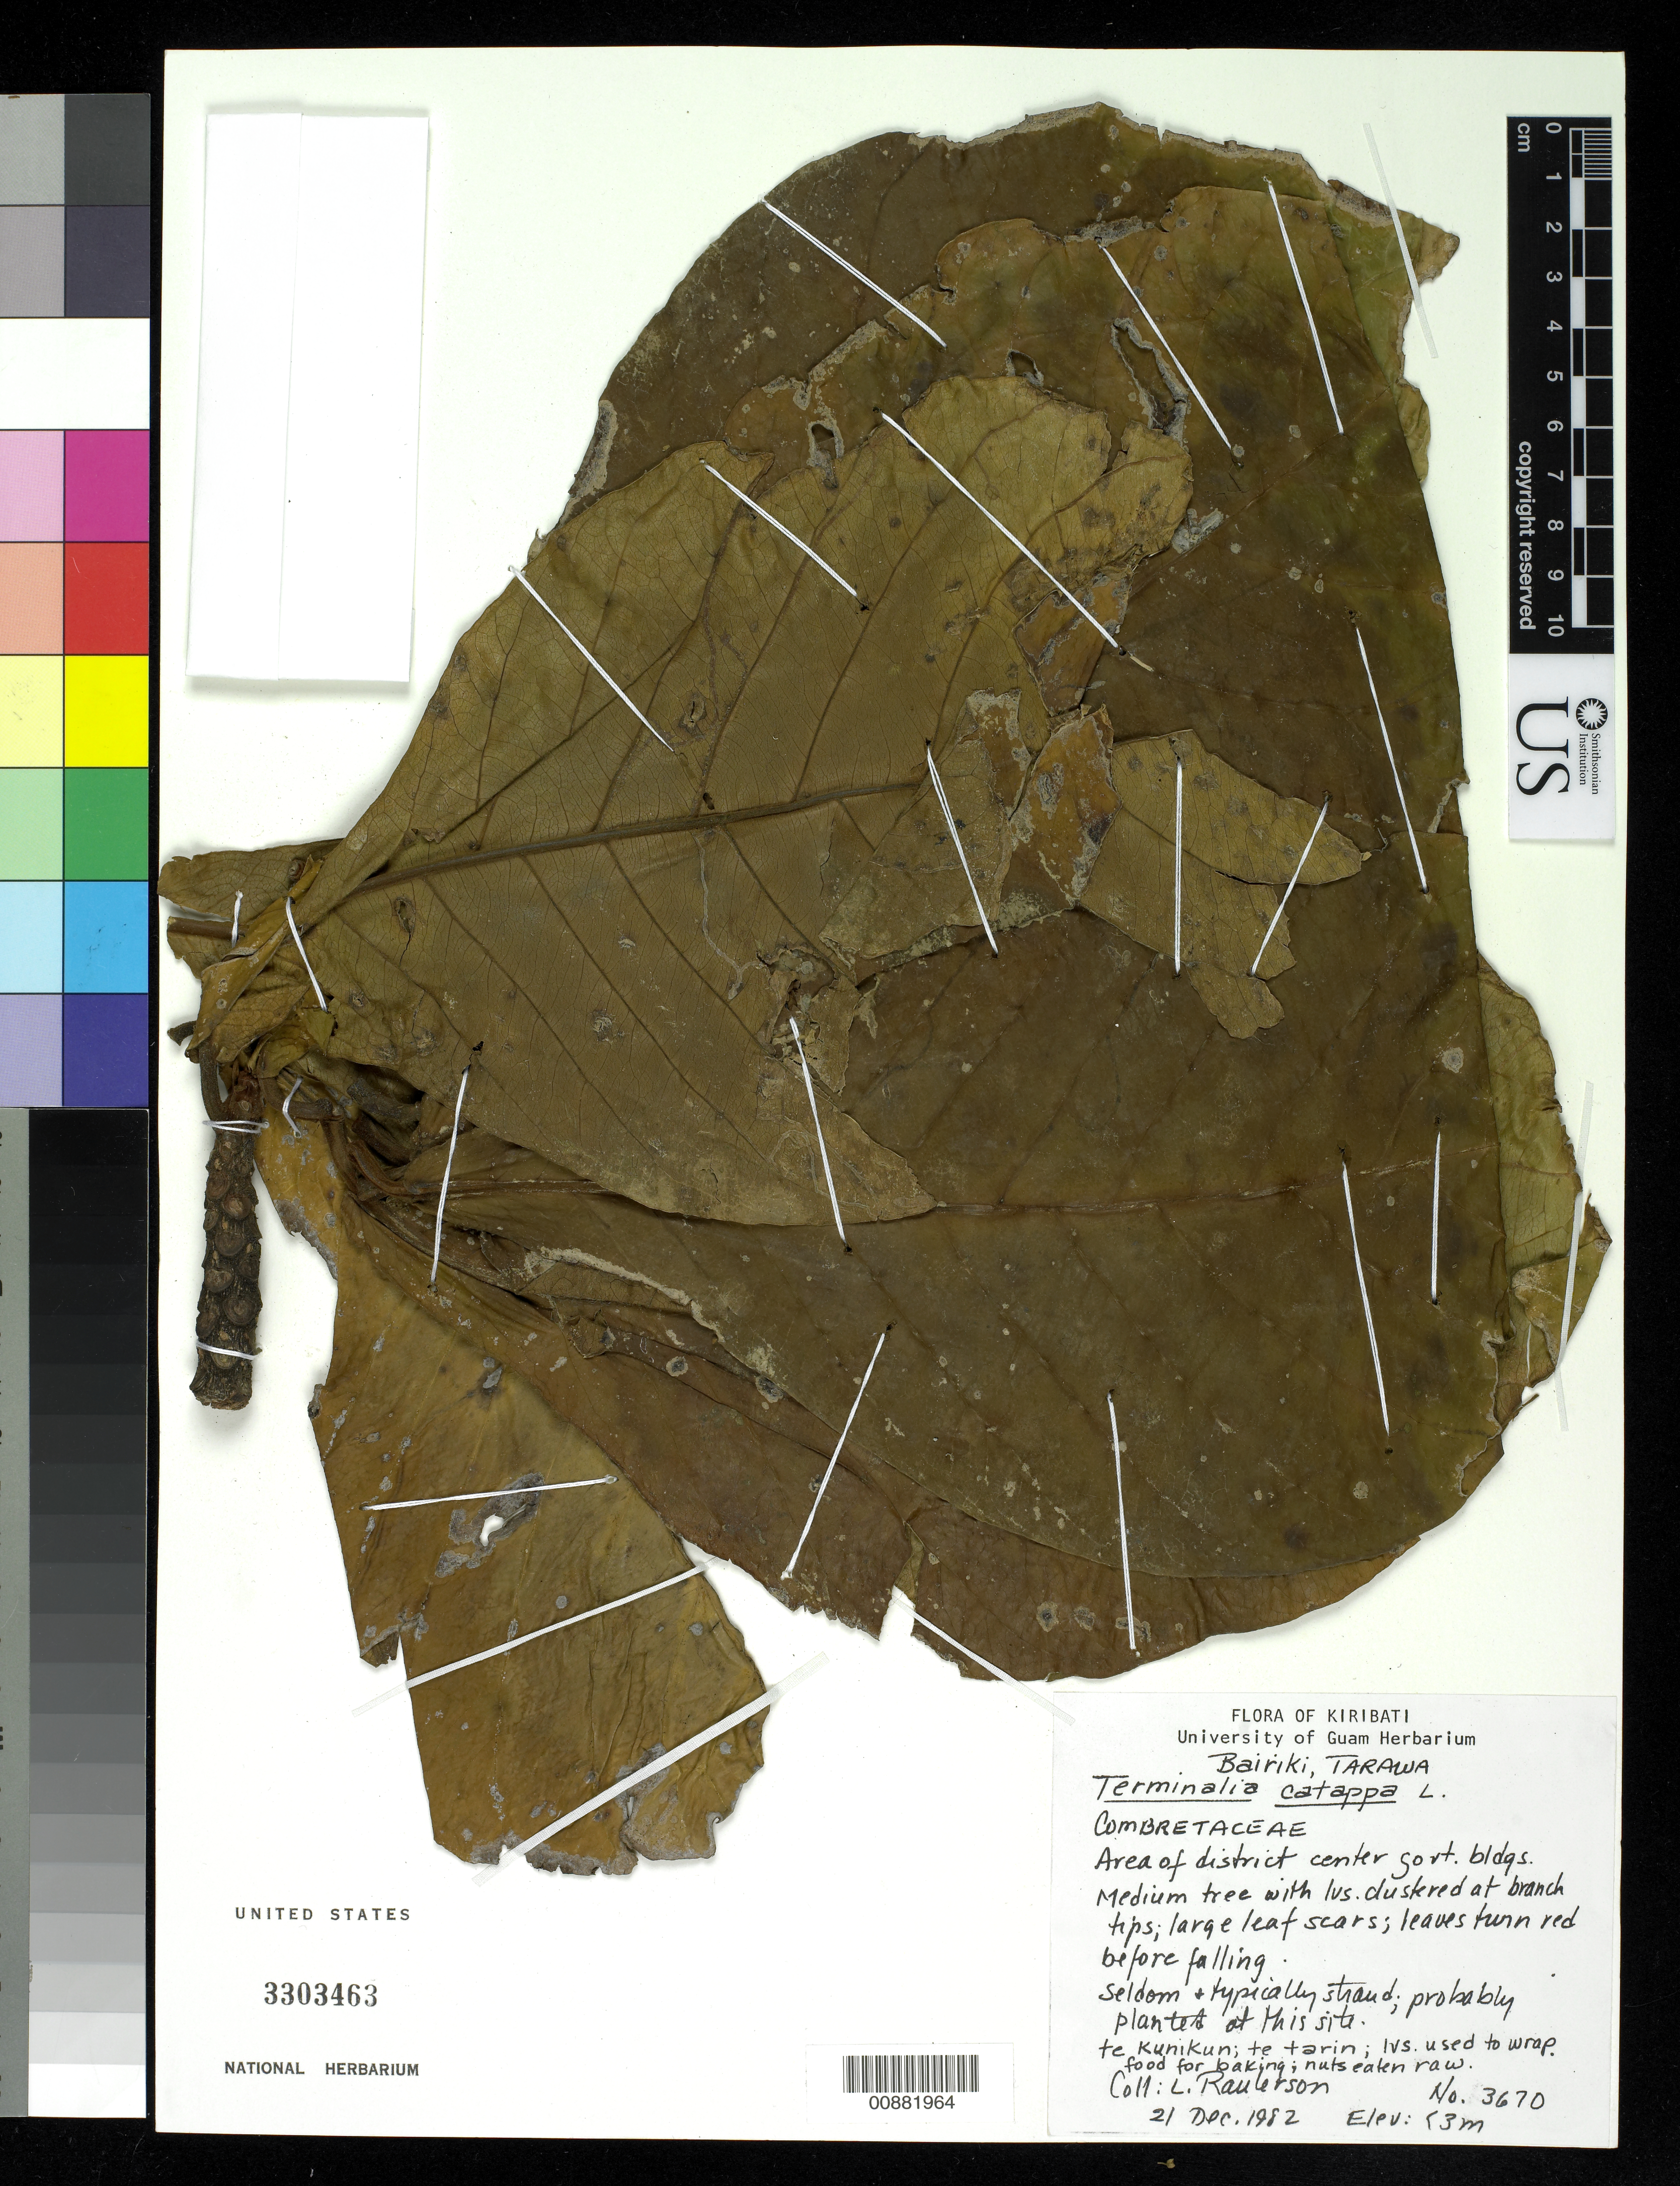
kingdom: Plantae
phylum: Tracheophyta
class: Magnoliopsida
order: Myrtales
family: Combretaceae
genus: Terminalia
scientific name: Terminalia catappa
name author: L.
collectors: L. Raulerson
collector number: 3670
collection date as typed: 21 Dec 1982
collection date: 1982-12-21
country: Guam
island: Guam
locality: Area of district center government buildings. Probably planted at this site.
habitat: Seldom and typically straud.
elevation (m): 3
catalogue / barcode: US 3303463